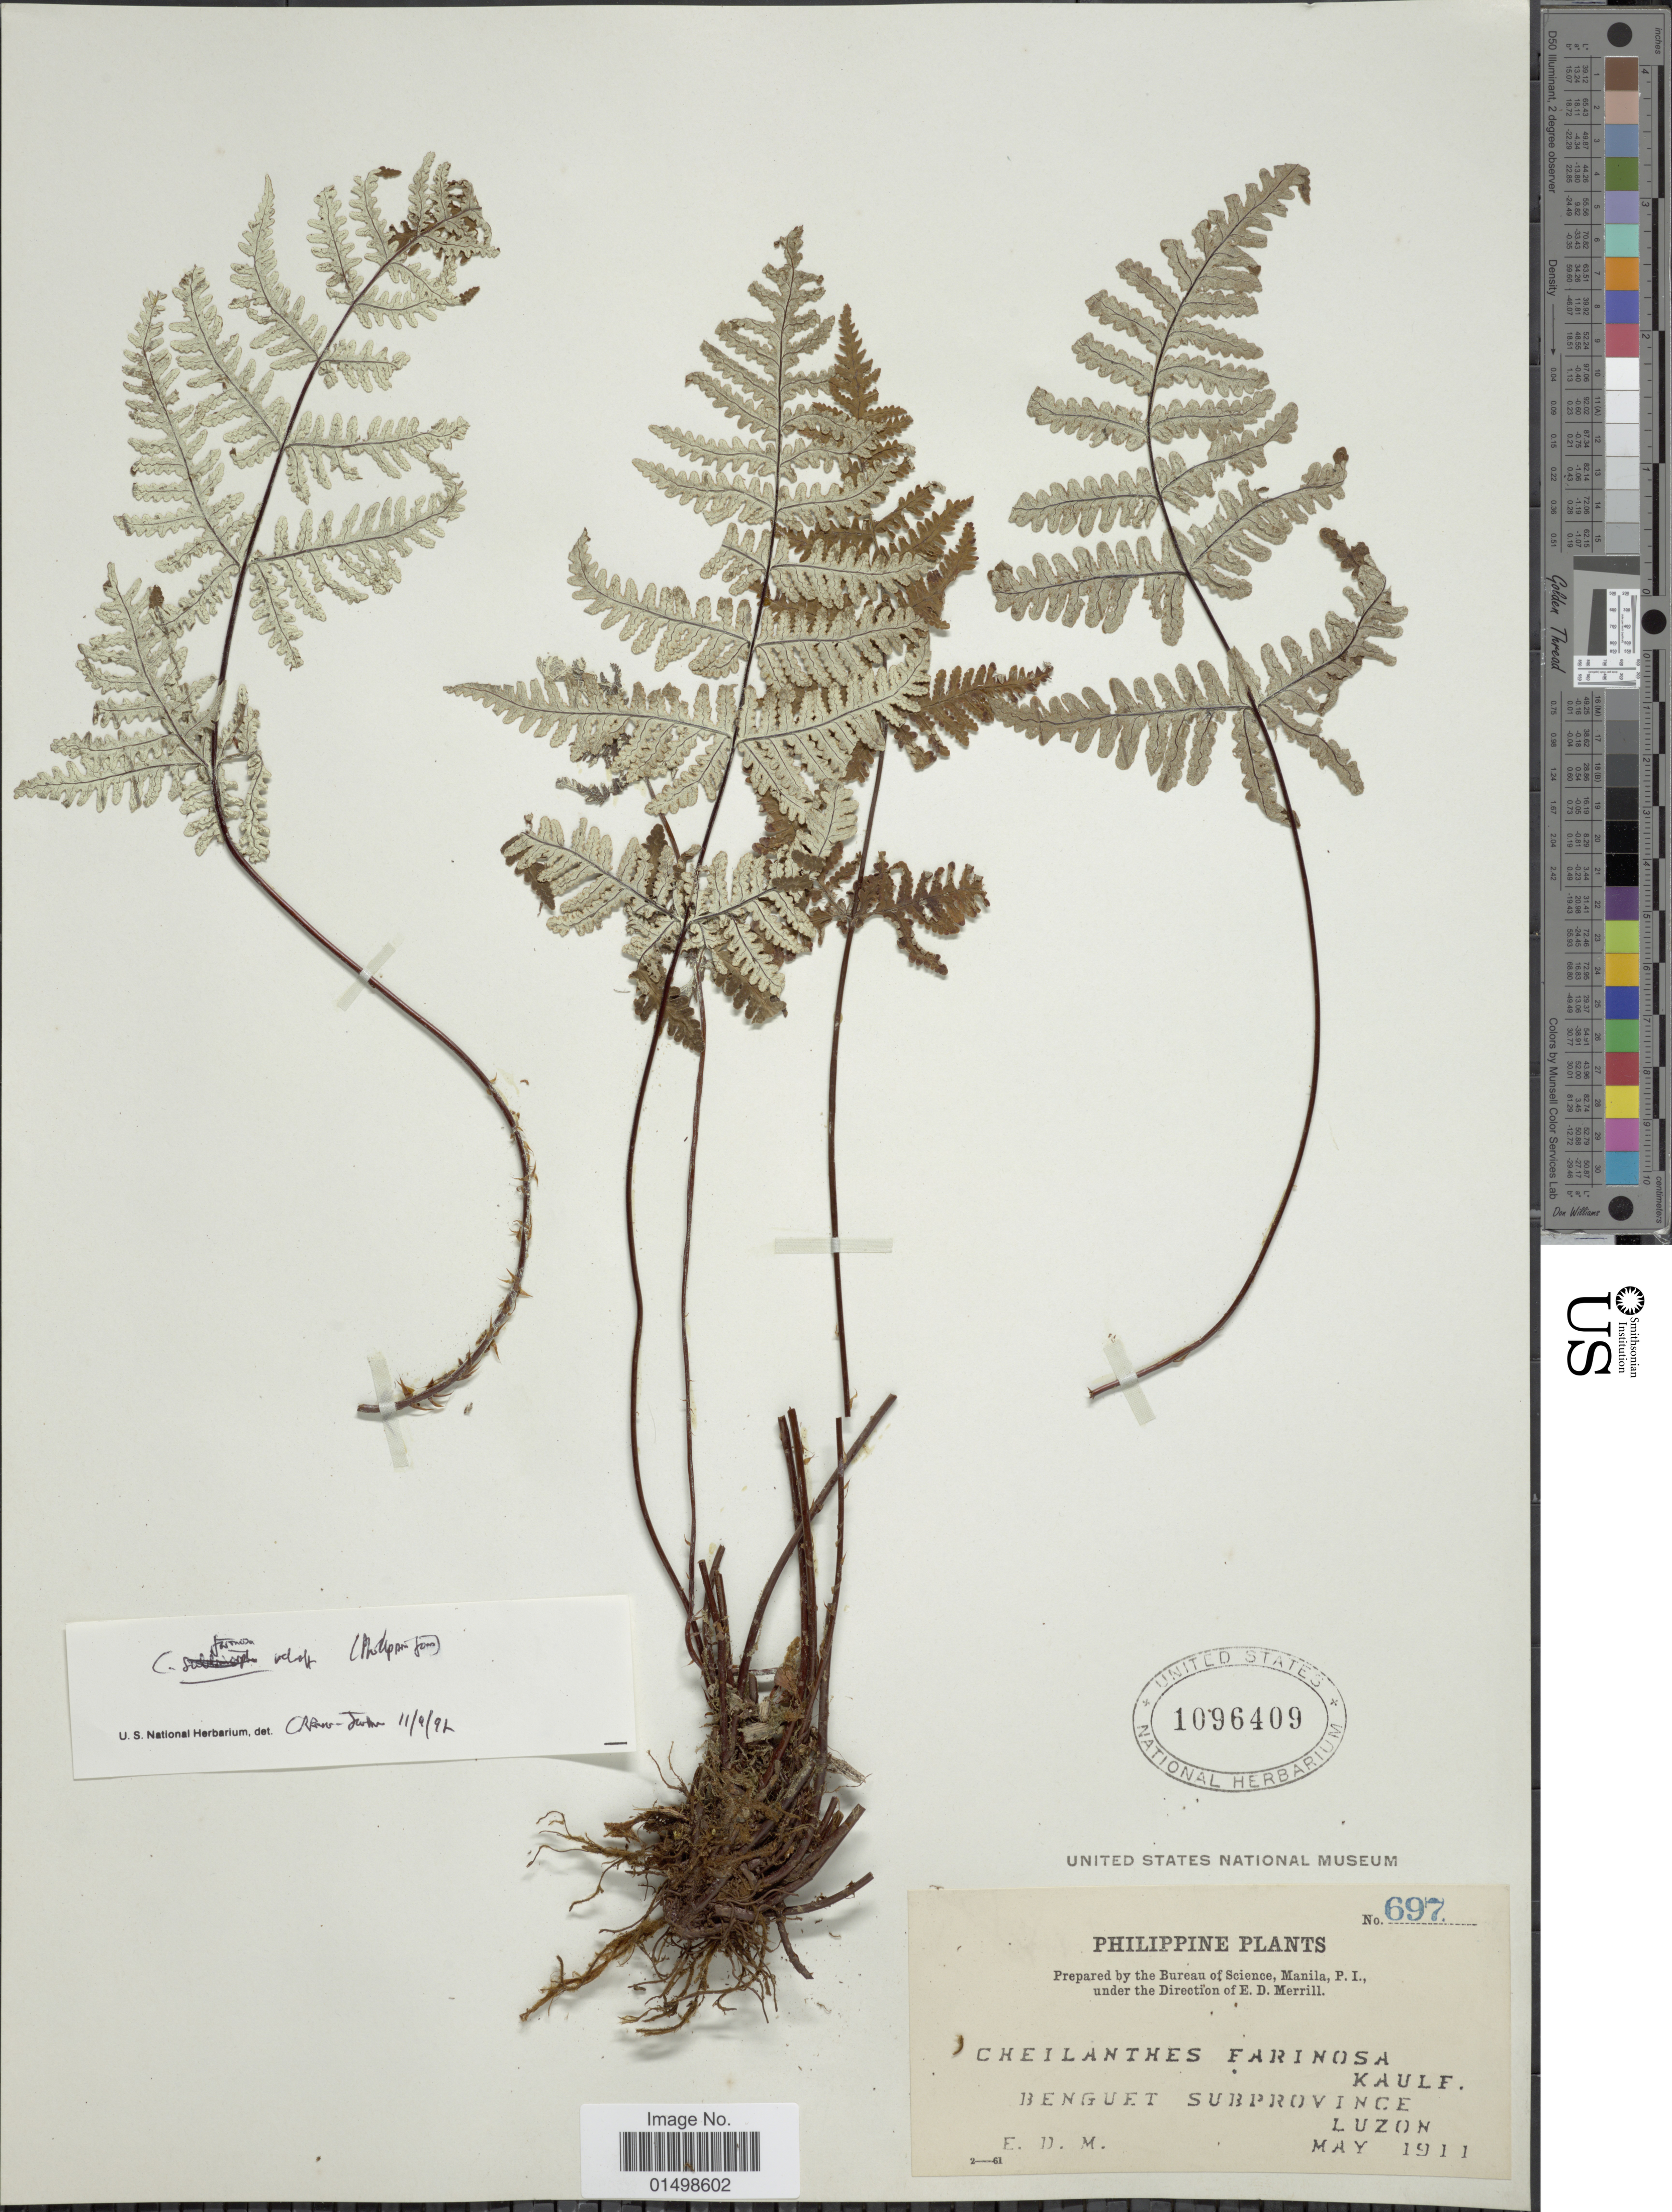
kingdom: Plantae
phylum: Tracheophyta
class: Polypodiopsida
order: Polypodiales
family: Pteridaceae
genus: Aleuritopteris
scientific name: Aleuritopteris farinosa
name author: (Forssk.) Fée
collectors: E. D. Merrill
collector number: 697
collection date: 1911-05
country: Philippines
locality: Benguet Subprovince, Luzon.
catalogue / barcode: US 1096409